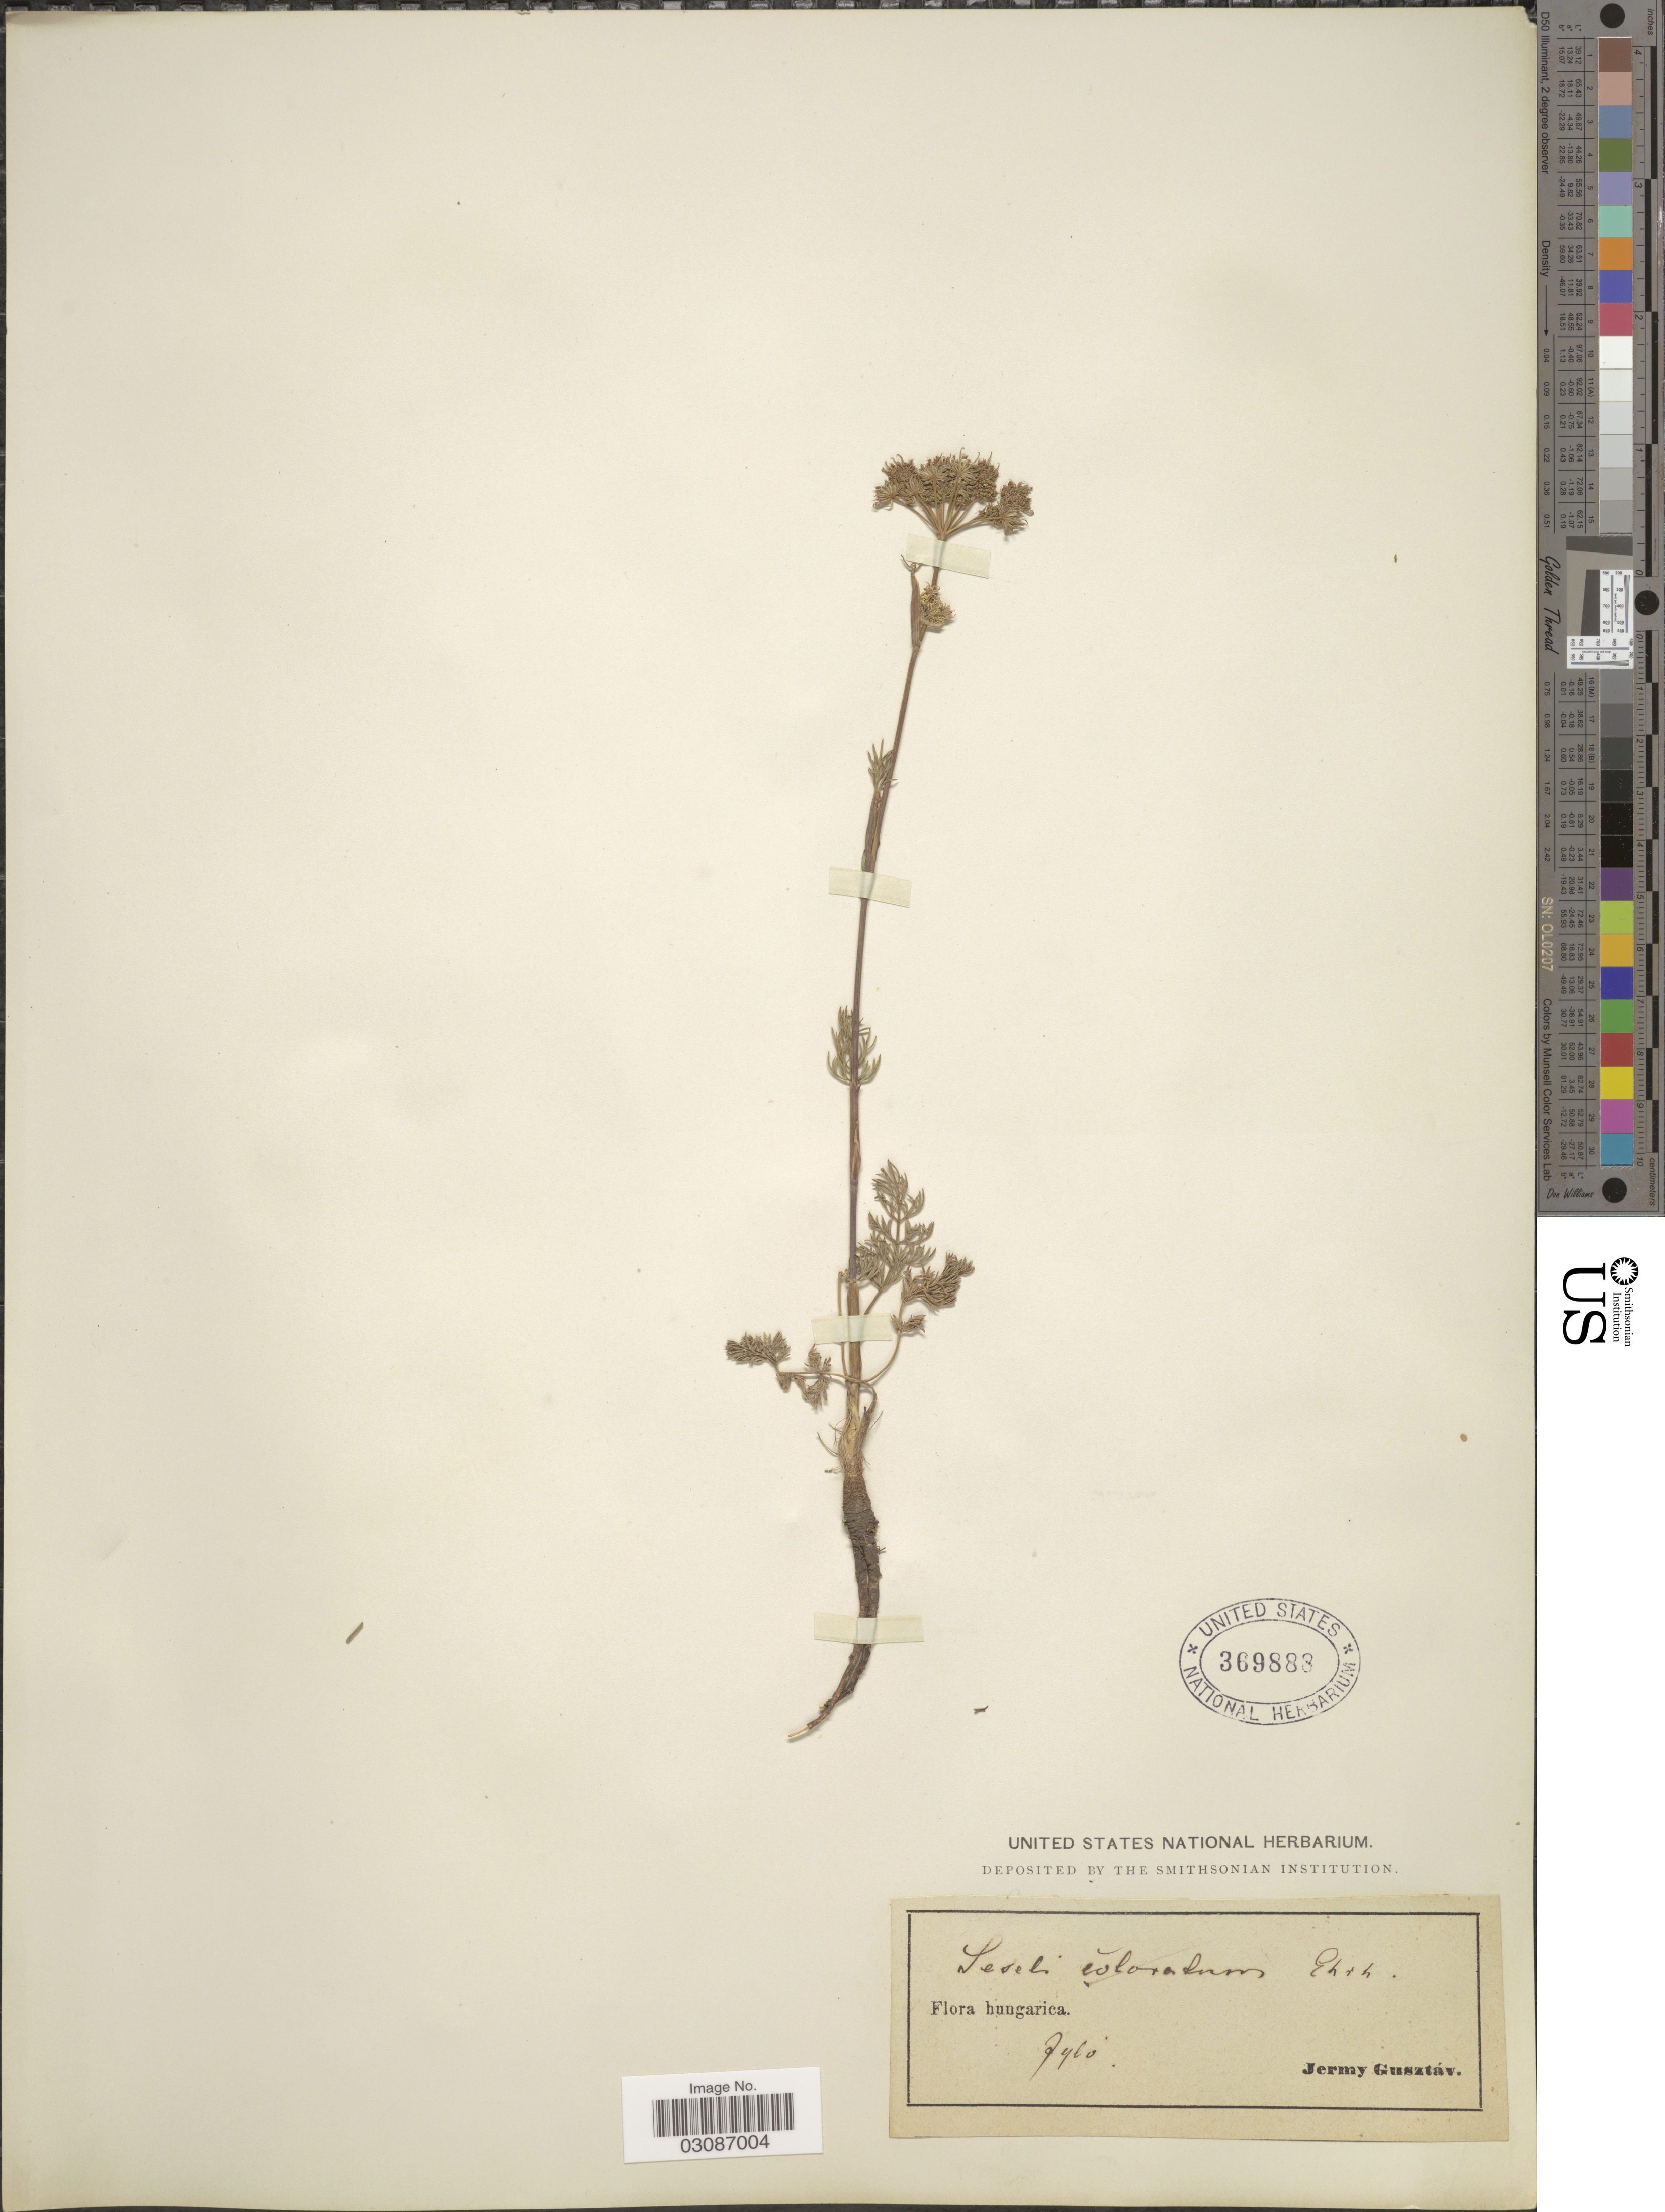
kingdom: Plantae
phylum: Tracheophyta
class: Magnoliopsida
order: Apiales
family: Apiaceae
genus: Seseli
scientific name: Seseli coloratum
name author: Ehrh.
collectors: G. Jermy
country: Hungary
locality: Sylo. [interpreted]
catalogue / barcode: US 369888